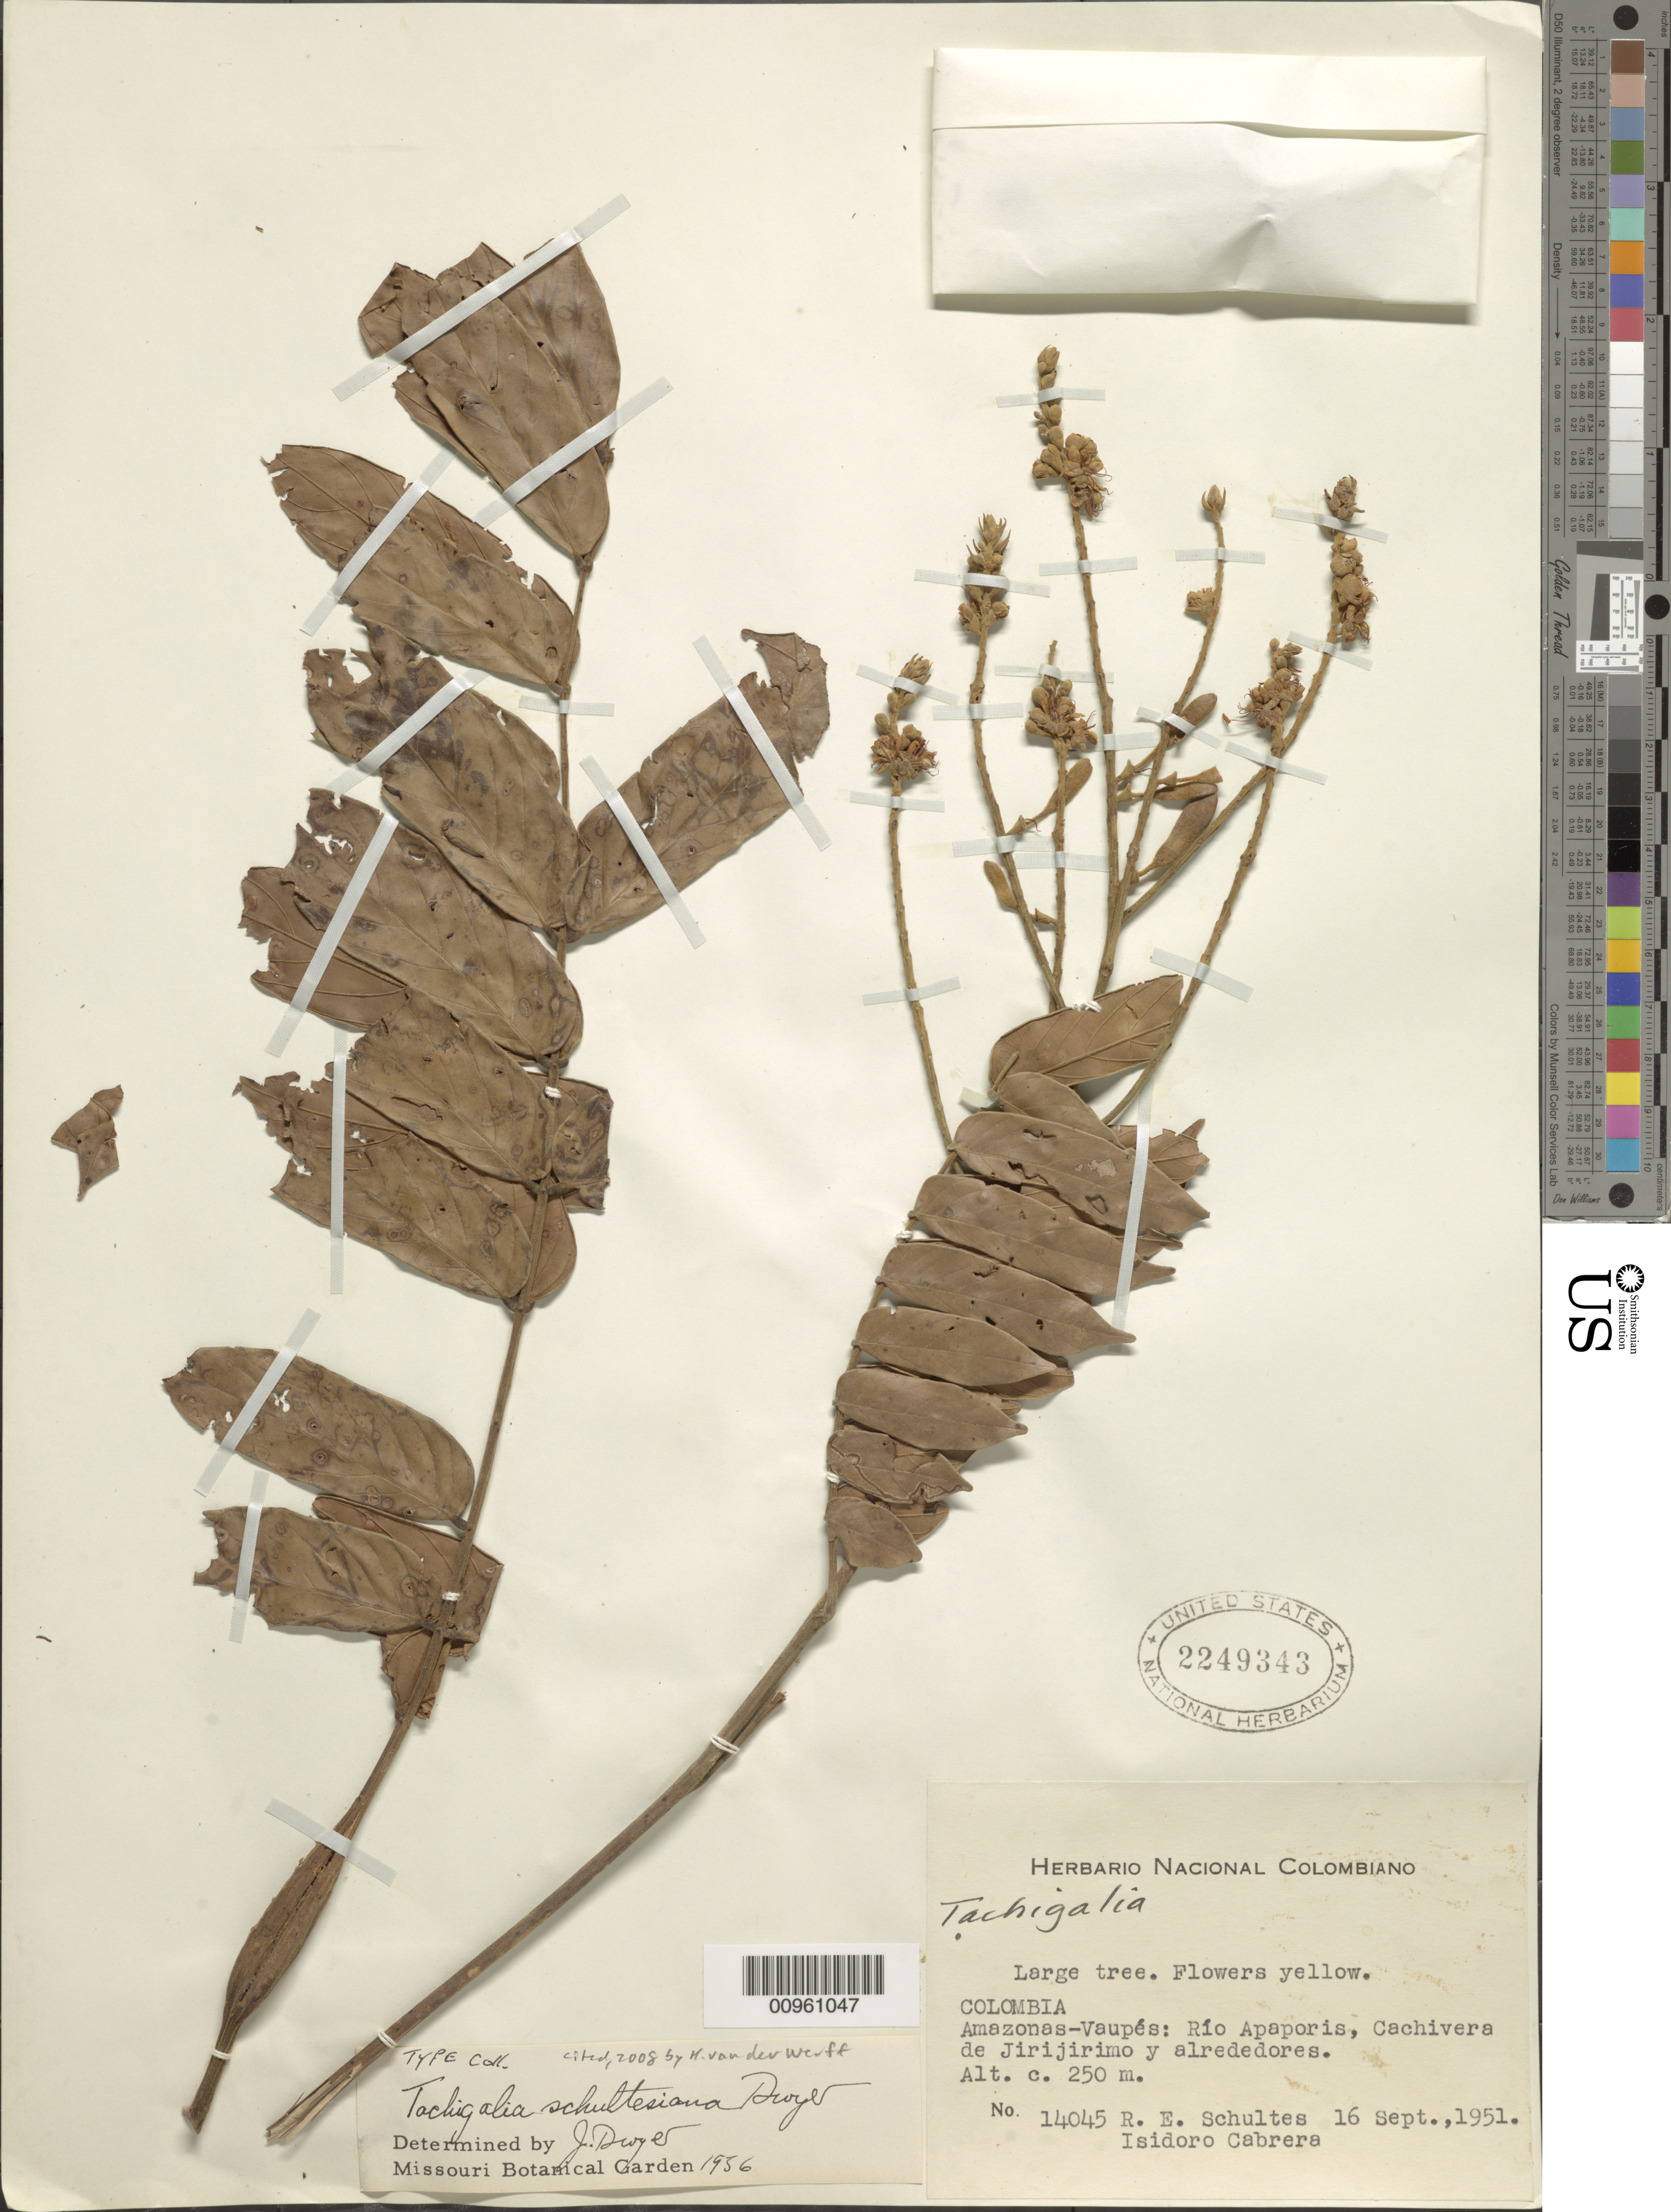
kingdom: Plantae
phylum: Tracheophyta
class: Magnoliopsida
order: Fabales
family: Fabaceae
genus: Tachigali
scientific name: Tachigali schultesiana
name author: Dwyer in R.E. Schult.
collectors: R. E. Schultes & I. Cabrera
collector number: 14045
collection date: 1951-09-16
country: Colombia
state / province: Amazônas / Vaupés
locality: Rio Apaporis, Cachivera de Jirijirimo y Alrededores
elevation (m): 250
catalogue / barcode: US 2249343